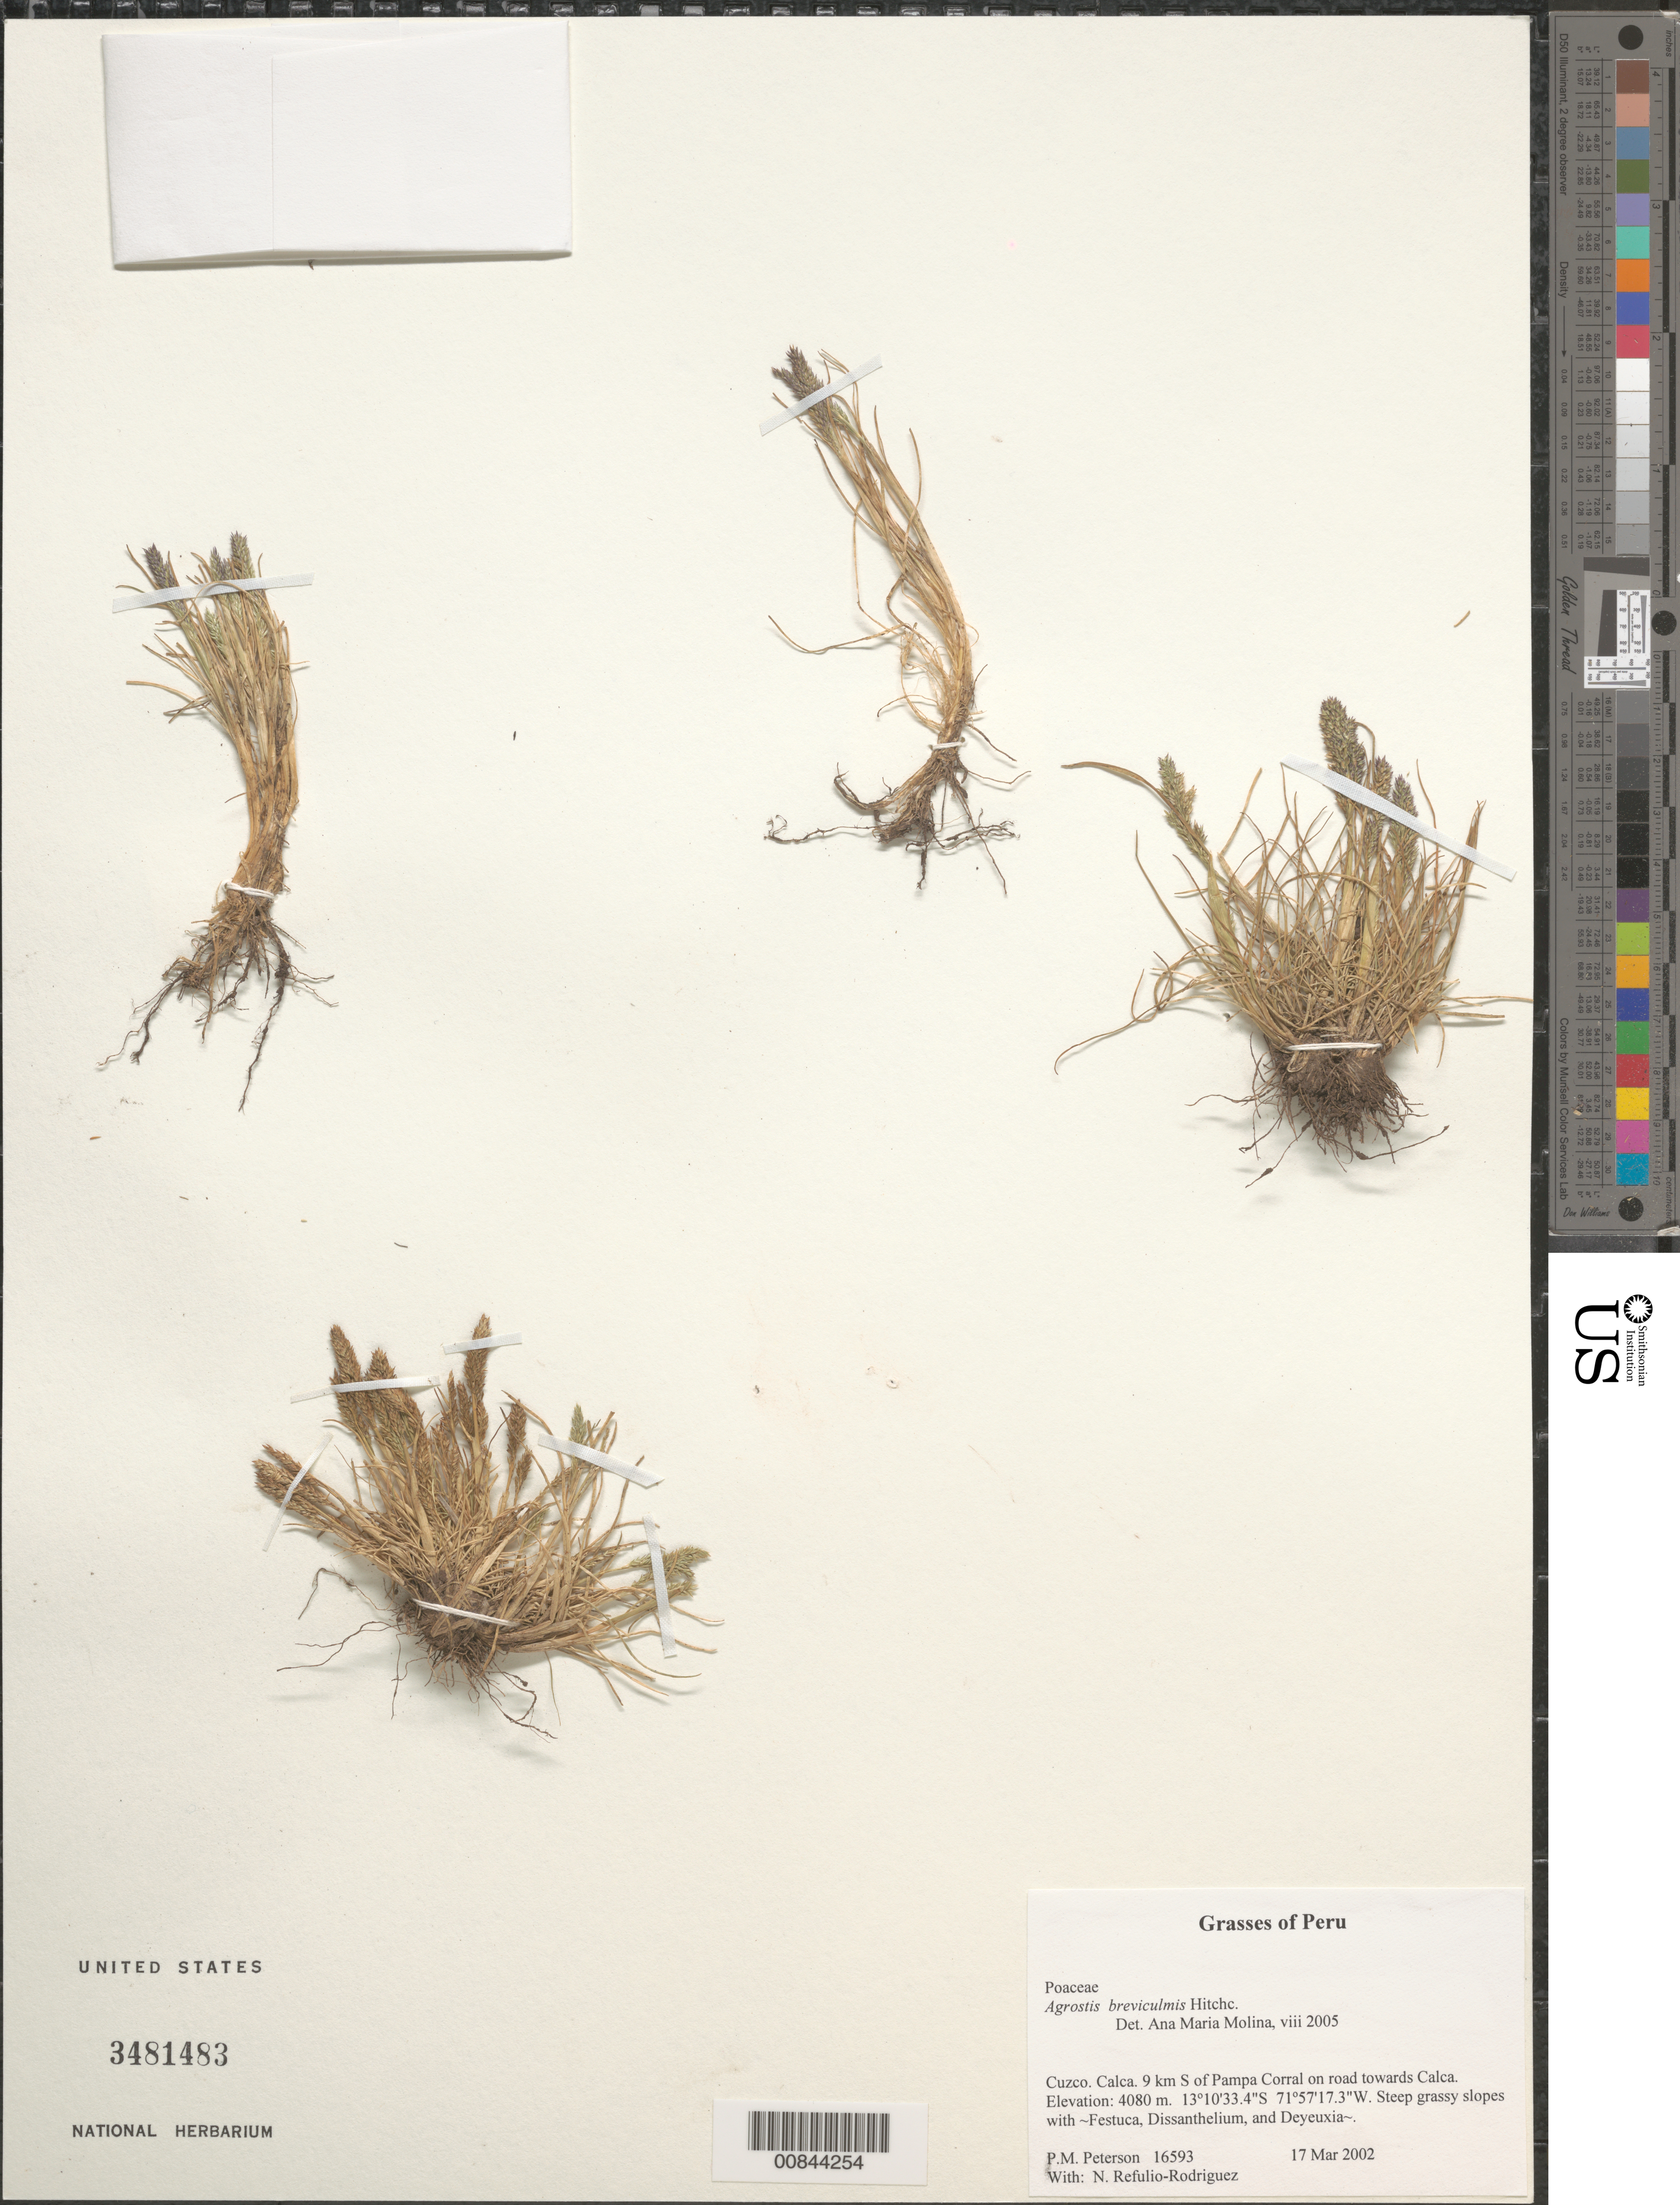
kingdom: Plantae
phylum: Tracheophyta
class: Liliopsida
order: Poales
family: Poaceae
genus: Agrostis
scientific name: Agrostis breviculmis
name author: Hitchc.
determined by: Molina, Ana M. de R.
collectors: P. M. Peterson & N. Refulio-Rodríguez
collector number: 16593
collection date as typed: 17 Mar 2002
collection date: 2002-03-17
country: Peru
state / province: Cusco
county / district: Calca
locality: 9 km S of Pampa Corral on road towards Calca.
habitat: Steep grassy slopes with ~Festuca, Dissanthelium, and Deyeuxia~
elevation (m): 4080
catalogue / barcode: US 3481483